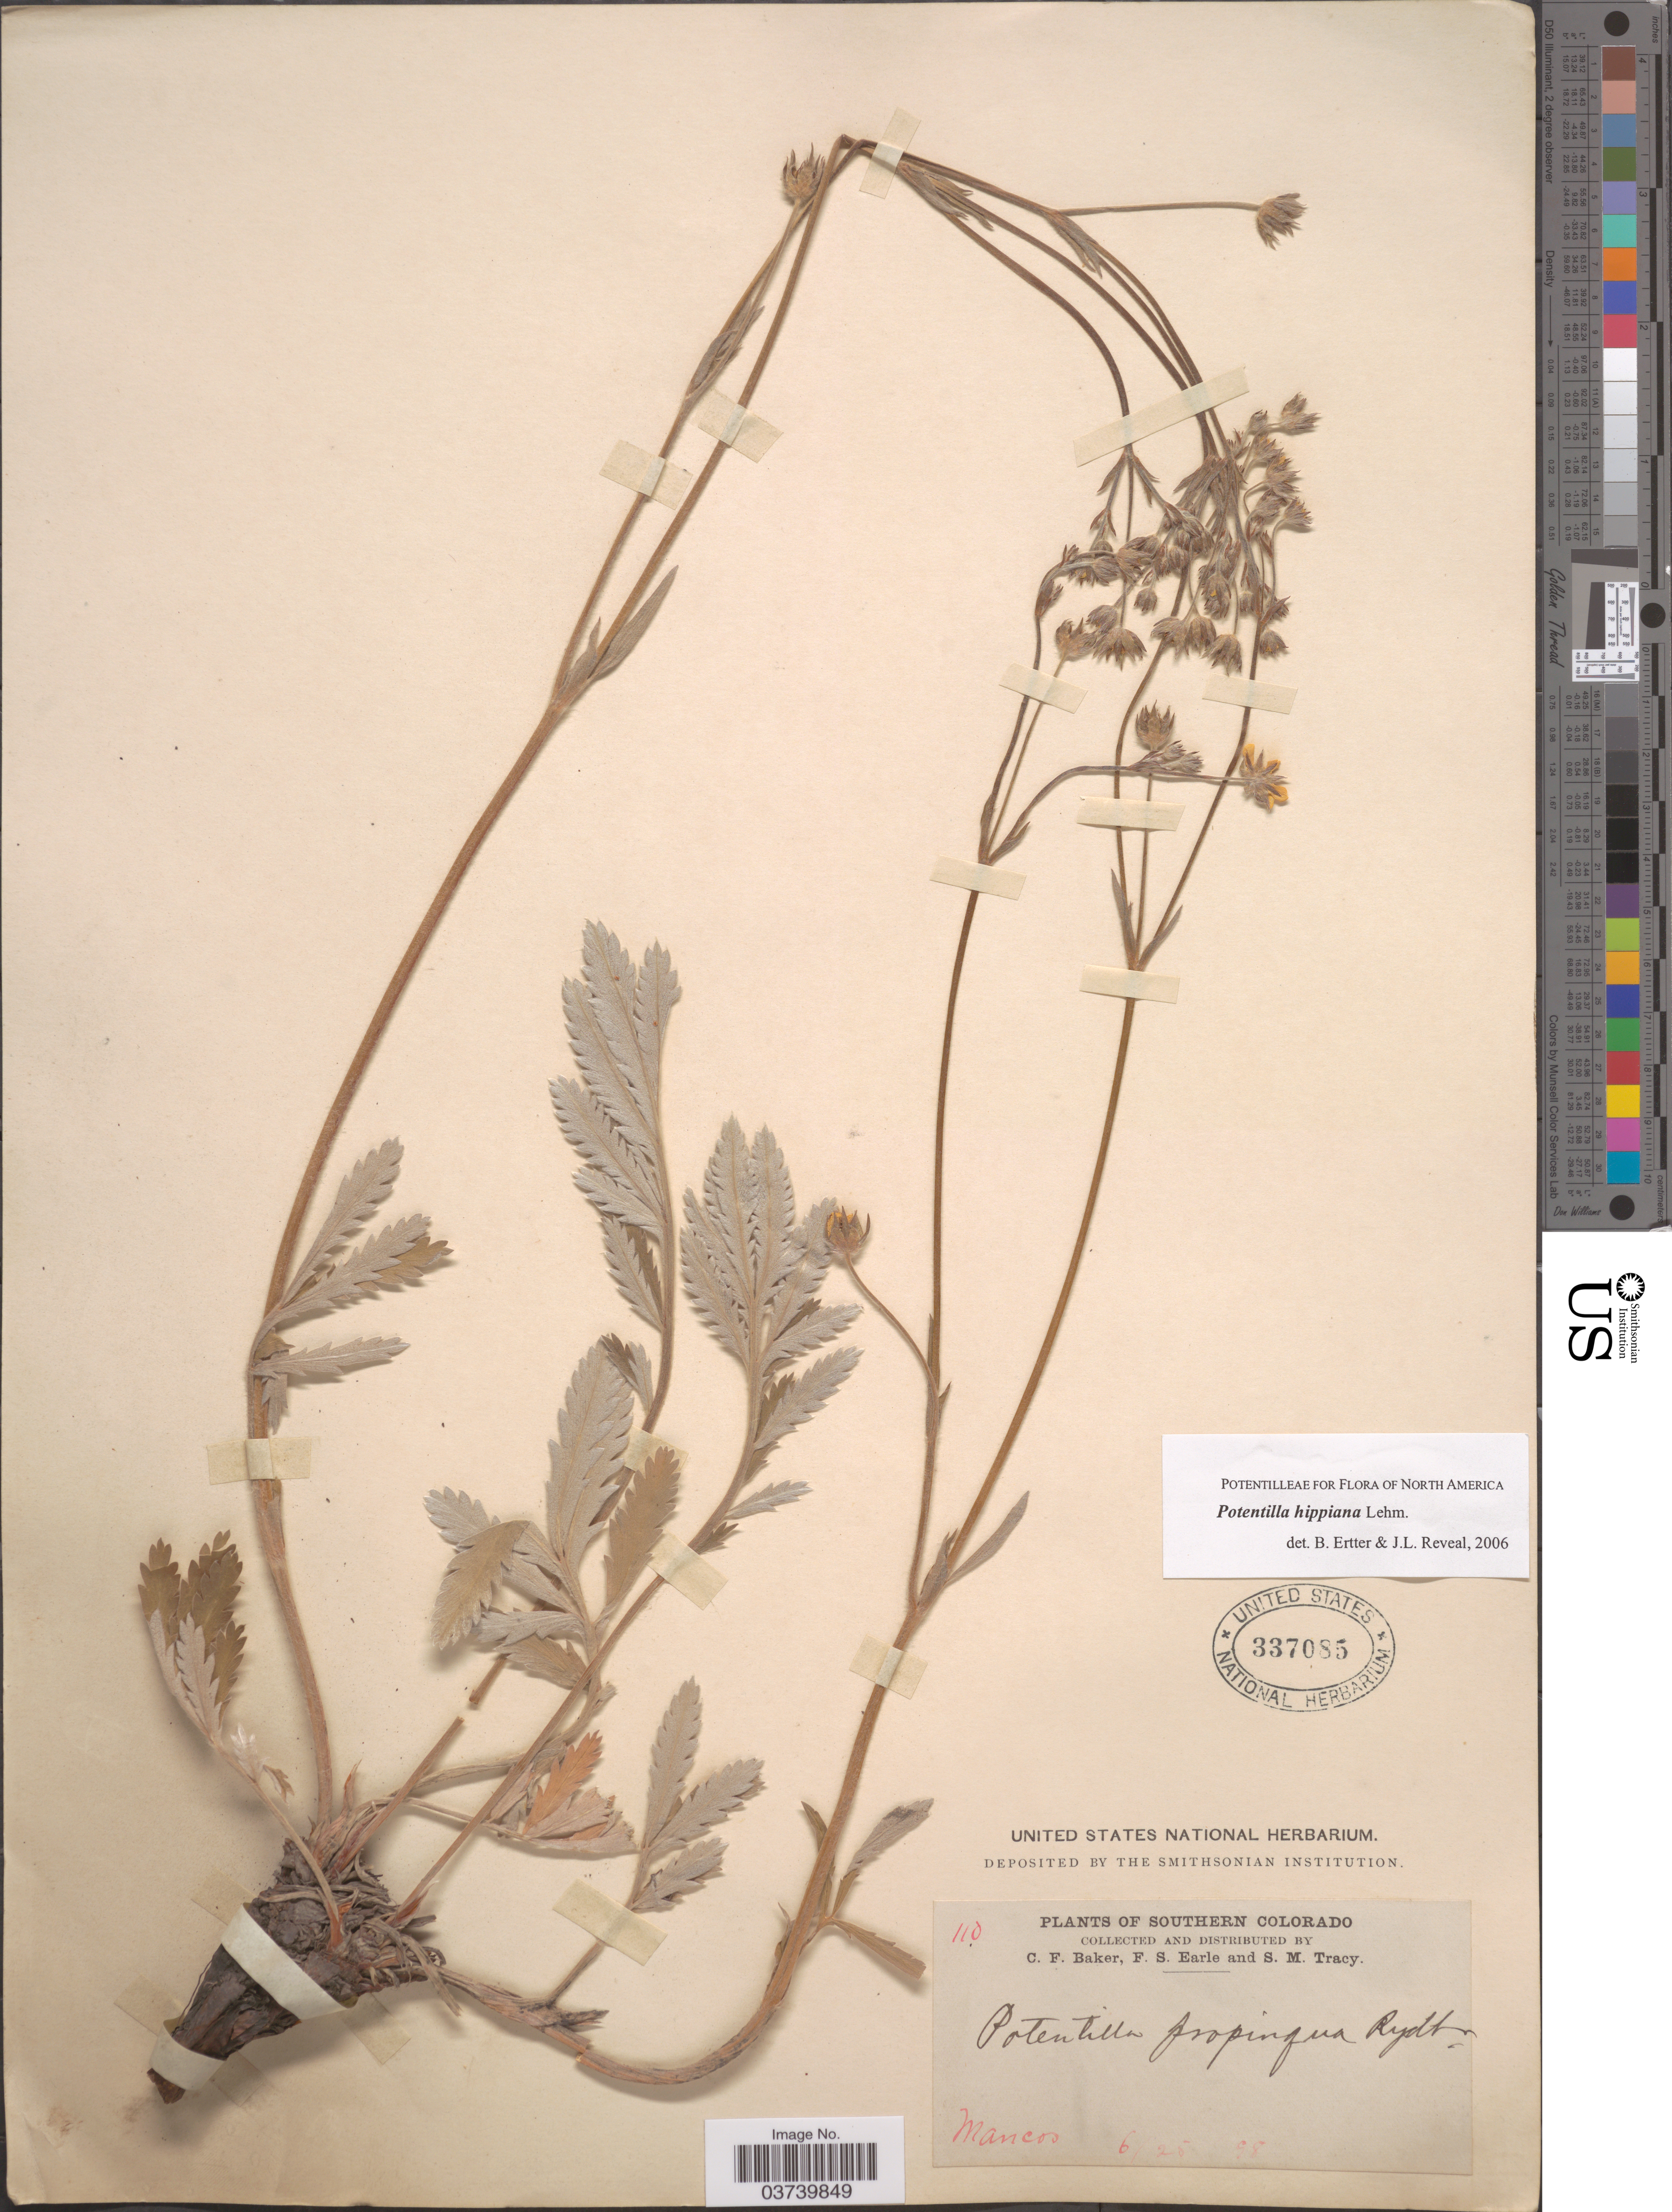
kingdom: Plantae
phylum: Tracheophyta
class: Magnoliopsida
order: Rosales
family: Rosaceae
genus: Potentilla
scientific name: Potentilla hippiana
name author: Lehm.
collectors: C. F. Baker, F. S. Earle & S. M. Tracy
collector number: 110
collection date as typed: Transcribed d/m/y: 25/6/98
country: United States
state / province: Colorado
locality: Southern Colorado. Mancos.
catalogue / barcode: US 337085